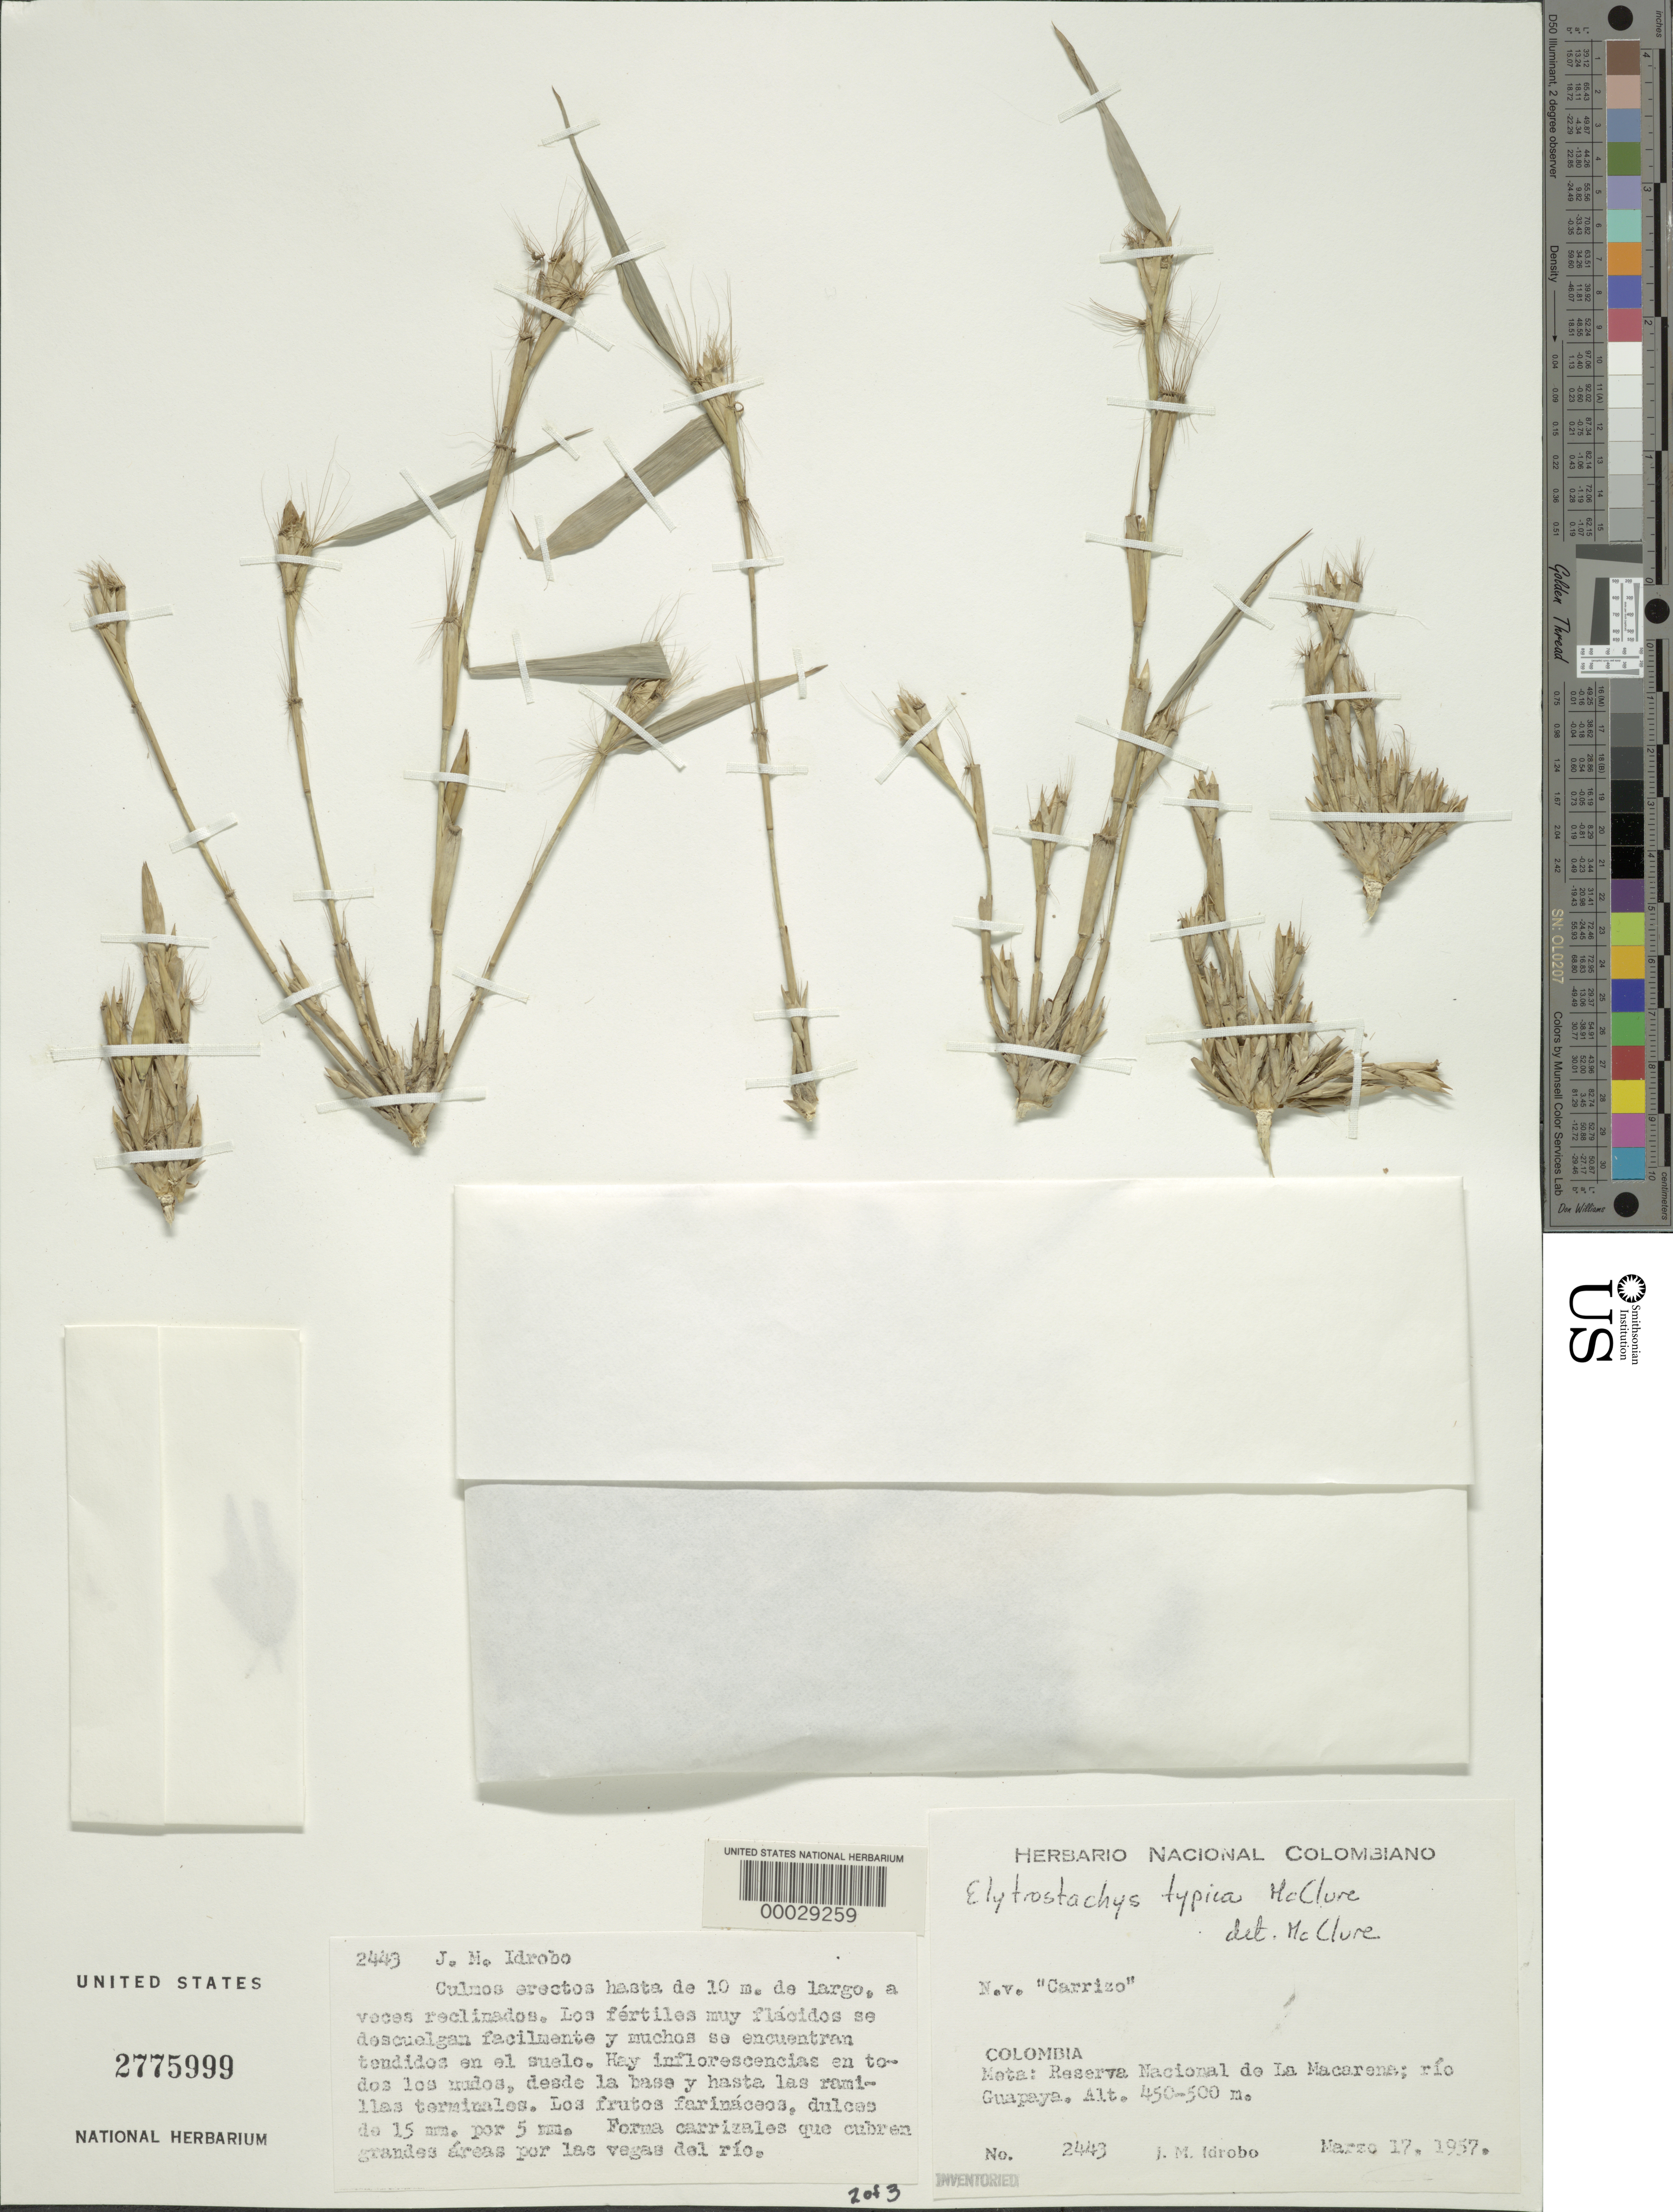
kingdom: Plantae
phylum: Tracheophyta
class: Liliopsida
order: Poales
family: Poaceae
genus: Elytrostachys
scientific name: Elytrostachys typica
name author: McClure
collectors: J. M. Idrobo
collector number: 2443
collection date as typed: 17 Mar 1957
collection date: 1957-03-17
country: Colombia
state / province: Meta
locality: Reserva Nacional de la Macarena; Rio Guapaya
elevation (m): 450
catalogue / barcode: US 2775999